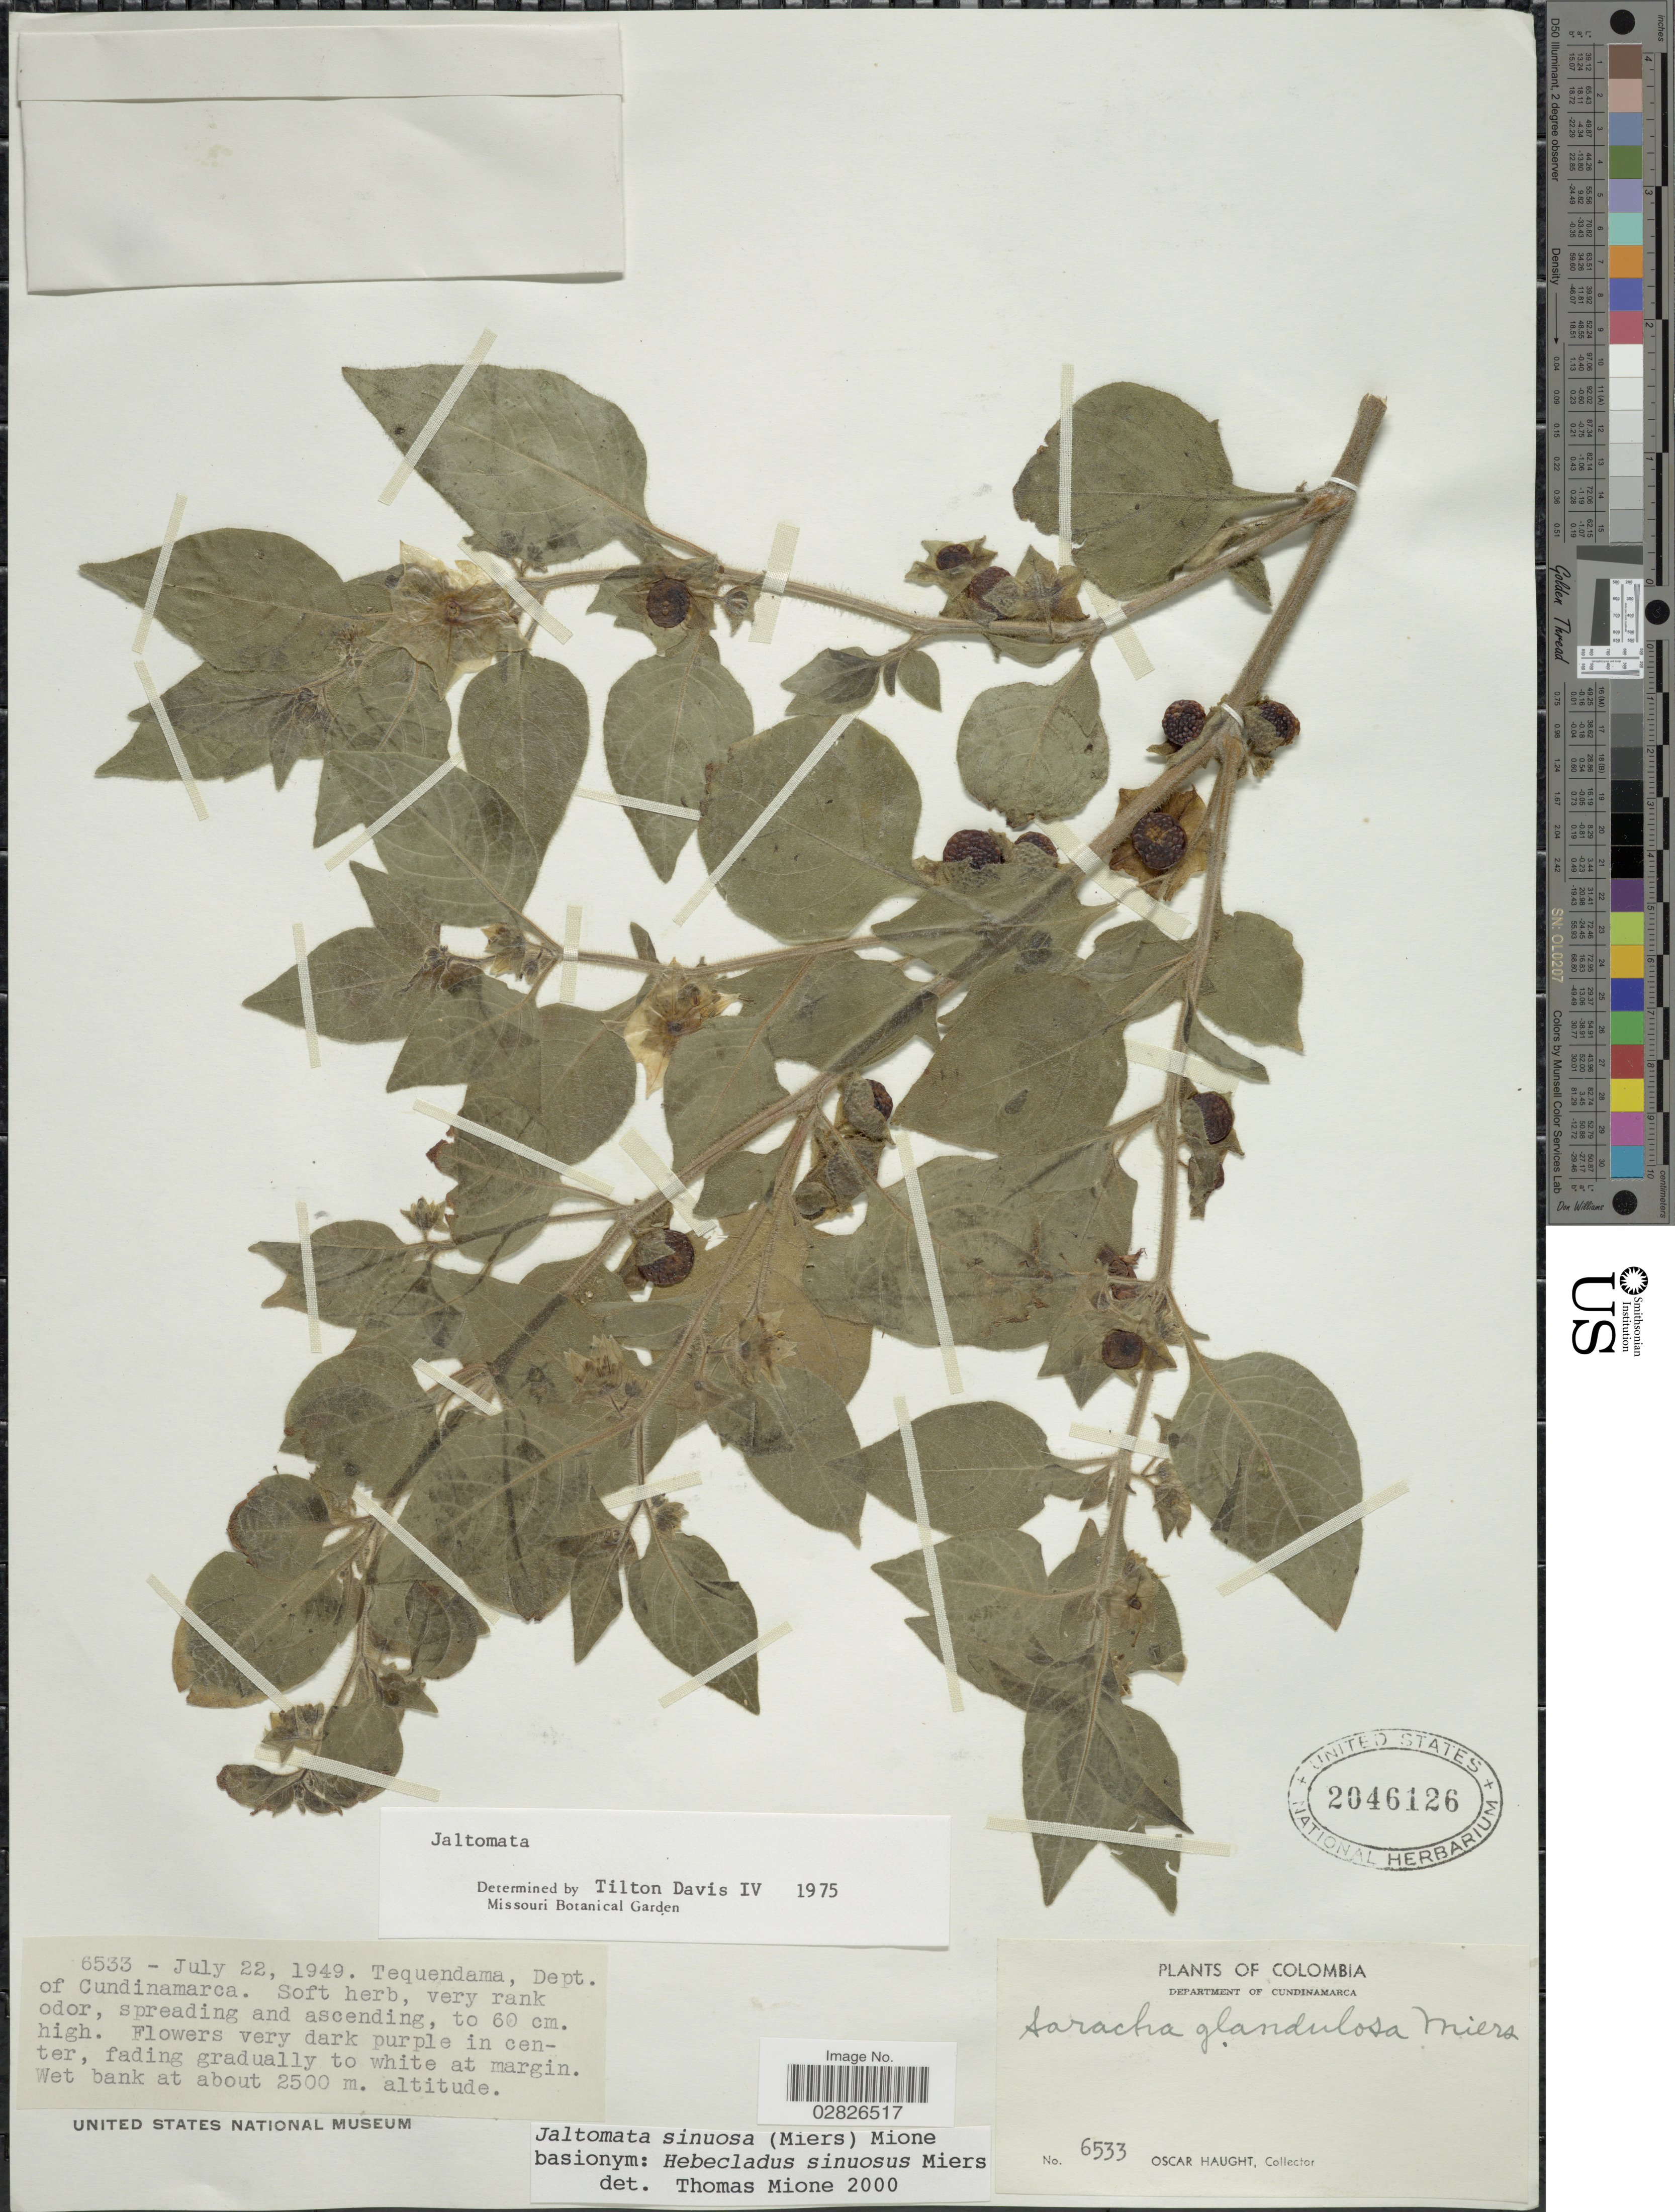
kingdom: Plantae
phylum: Tracheophyta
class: Magnoliopsida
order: Solanales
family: Solanaceae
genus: Jaltomata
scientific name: Jaltomata sinuosa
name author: (Miers) Mione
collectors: O. L. Haught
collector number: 6533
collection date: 1949-07-22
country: Colombia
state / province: Cundinamarca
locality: Tequemdama, Dept. of Cundinamarca.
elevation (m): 2500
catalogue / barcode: US 2046126